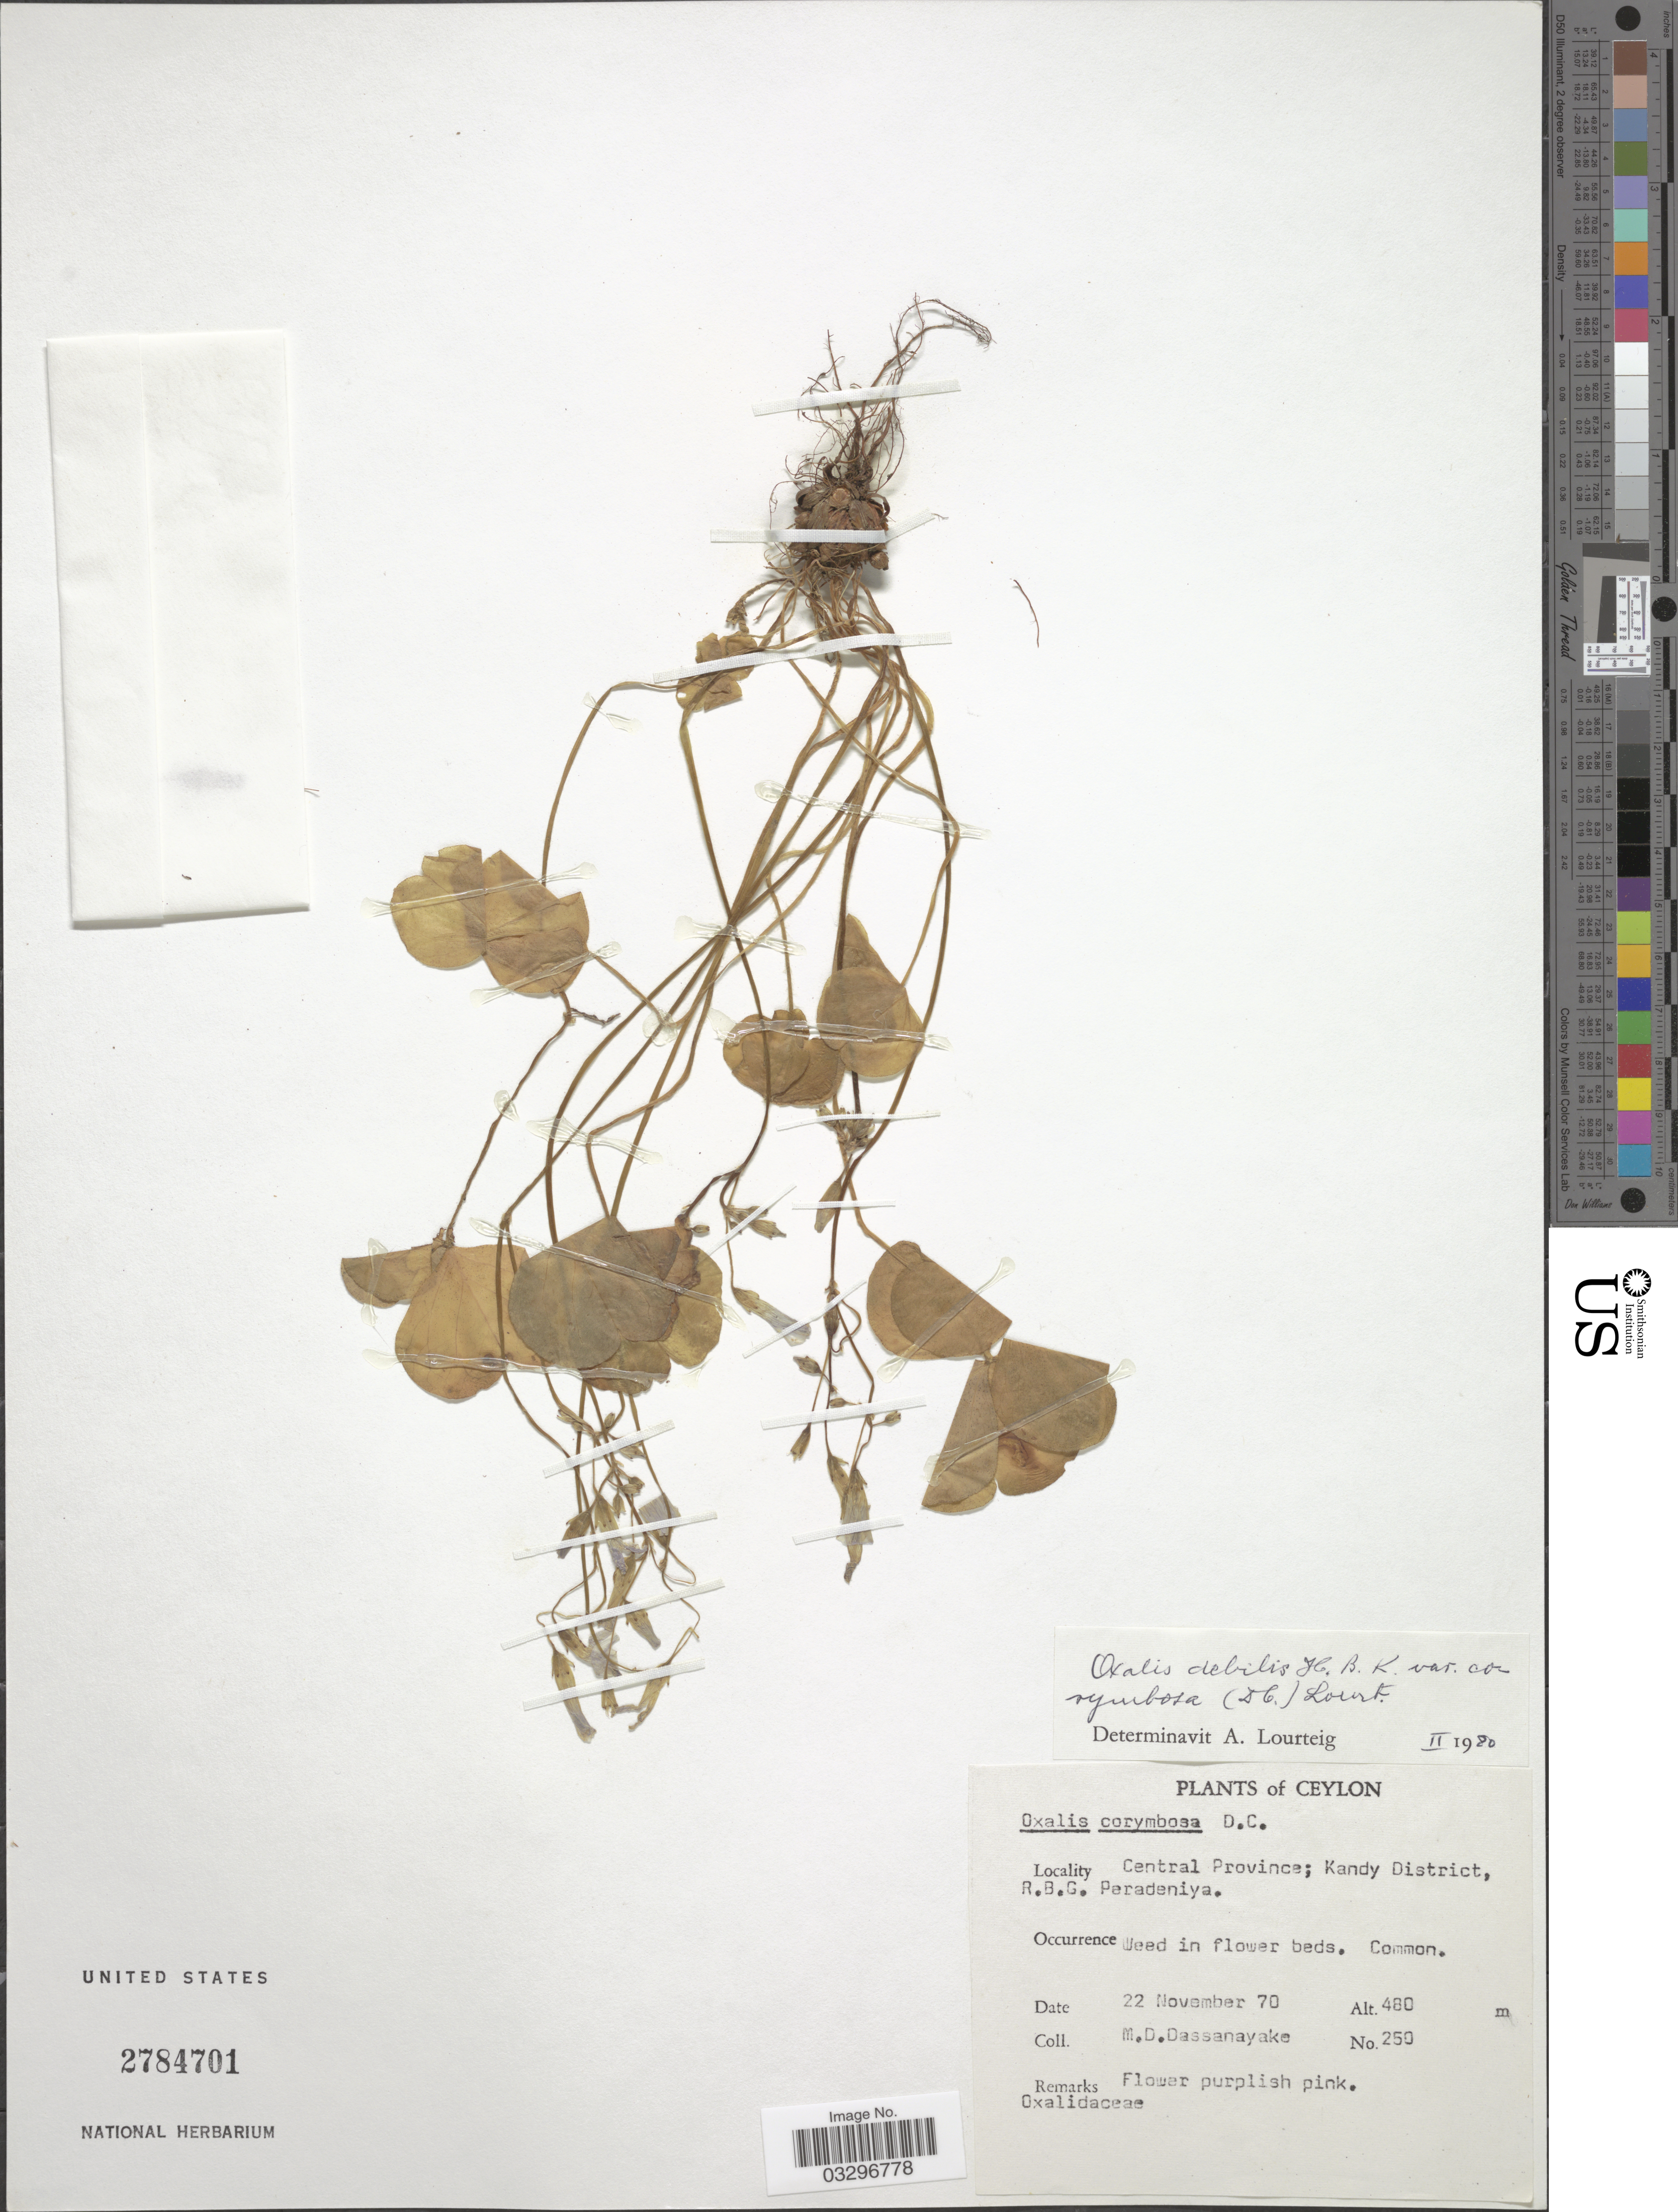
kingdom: Plantae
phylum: Tracheophyta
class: Magnoliopsida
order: Oxalidales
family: Oxalidaceae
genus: Oxalis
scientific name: Oxalis debilis var. corymbosa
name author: (DC.) Lourteig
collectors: M. D. Dassanayake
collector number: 250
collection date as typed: Transcribed d/m/y: 22/11/70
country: Sri Lanka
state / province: Central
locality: Ceylon, Kandy District, R.B.G. Peradeniya.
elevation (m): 480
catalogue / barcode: US 2784701